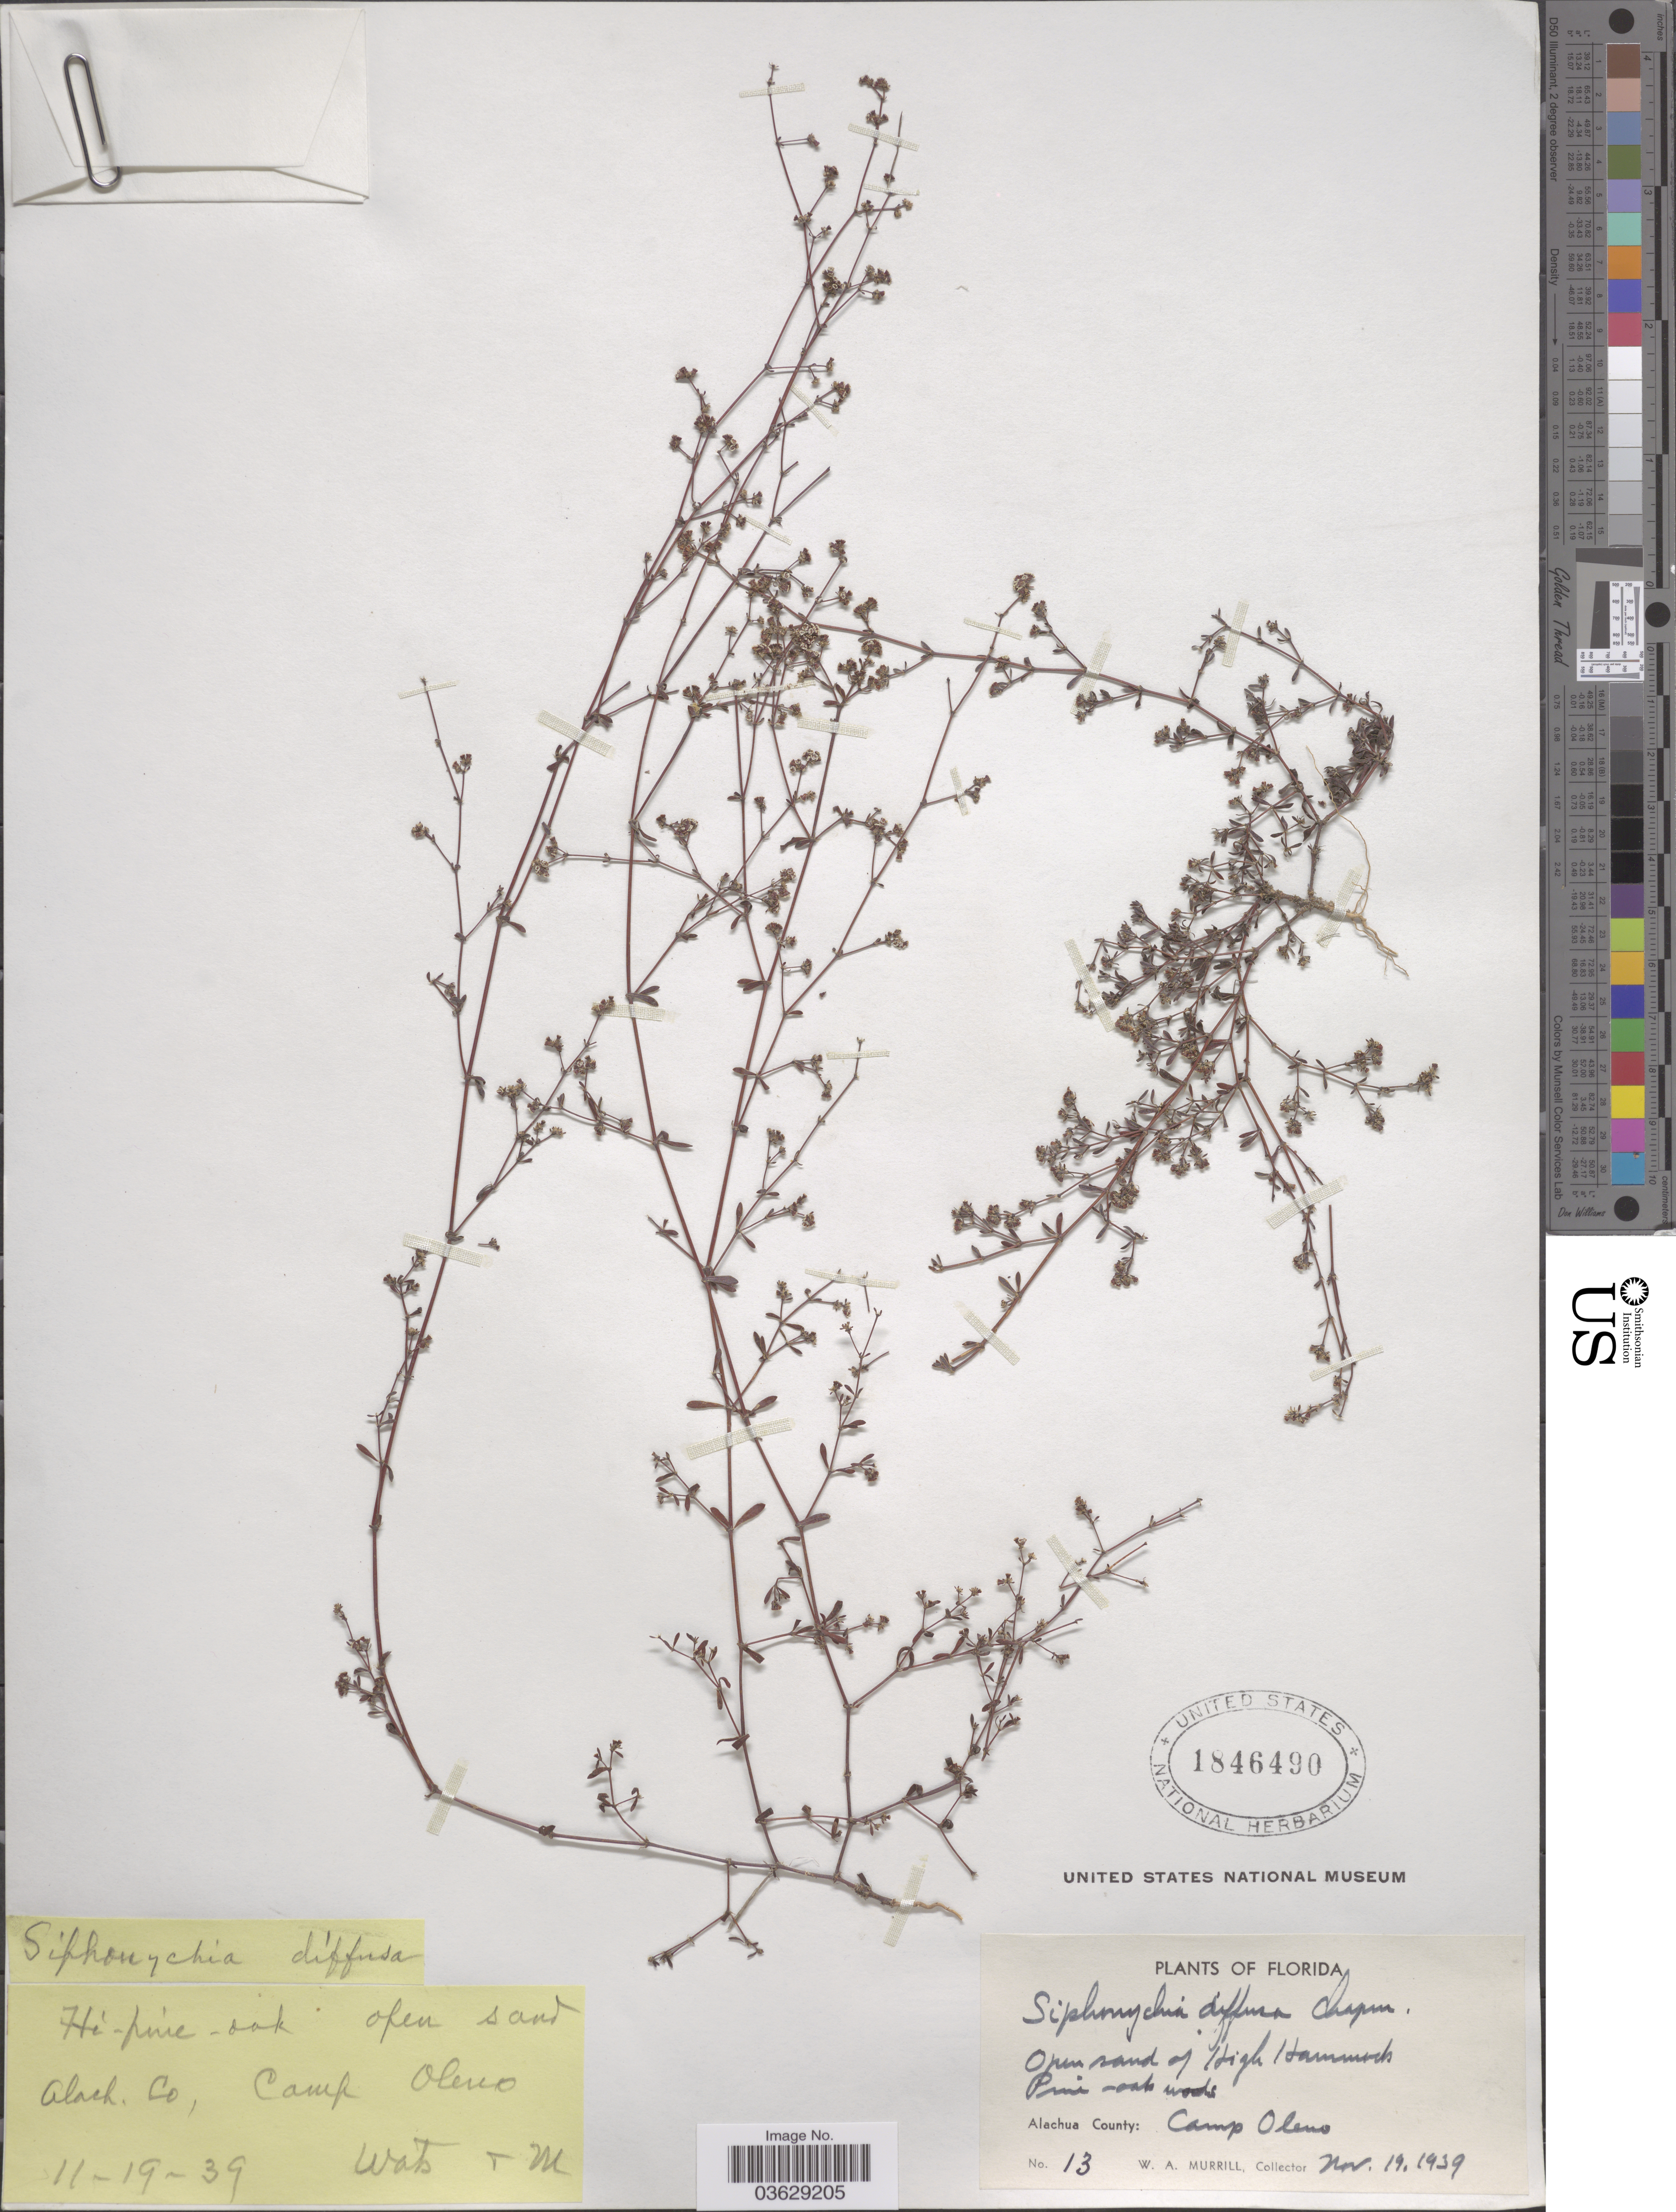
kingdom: Plantae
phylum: Tracheophyta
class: Magnoliopsida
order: Caryophyllales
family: Caryophyllaceae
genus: Paronychia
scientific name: Paronychia patula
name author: Shinners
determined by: Strong, Mark T., (BOT), Smithsonian Institution - National Museum of Natural History (UNITED STATES)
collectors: W. A. Murrill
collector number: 13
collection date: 1939-11-19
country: United States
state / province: Florida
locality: Open sand of High Hammock, Pine-oak woods. Alachua County: Camp Oleno.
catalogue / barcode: US 1846490